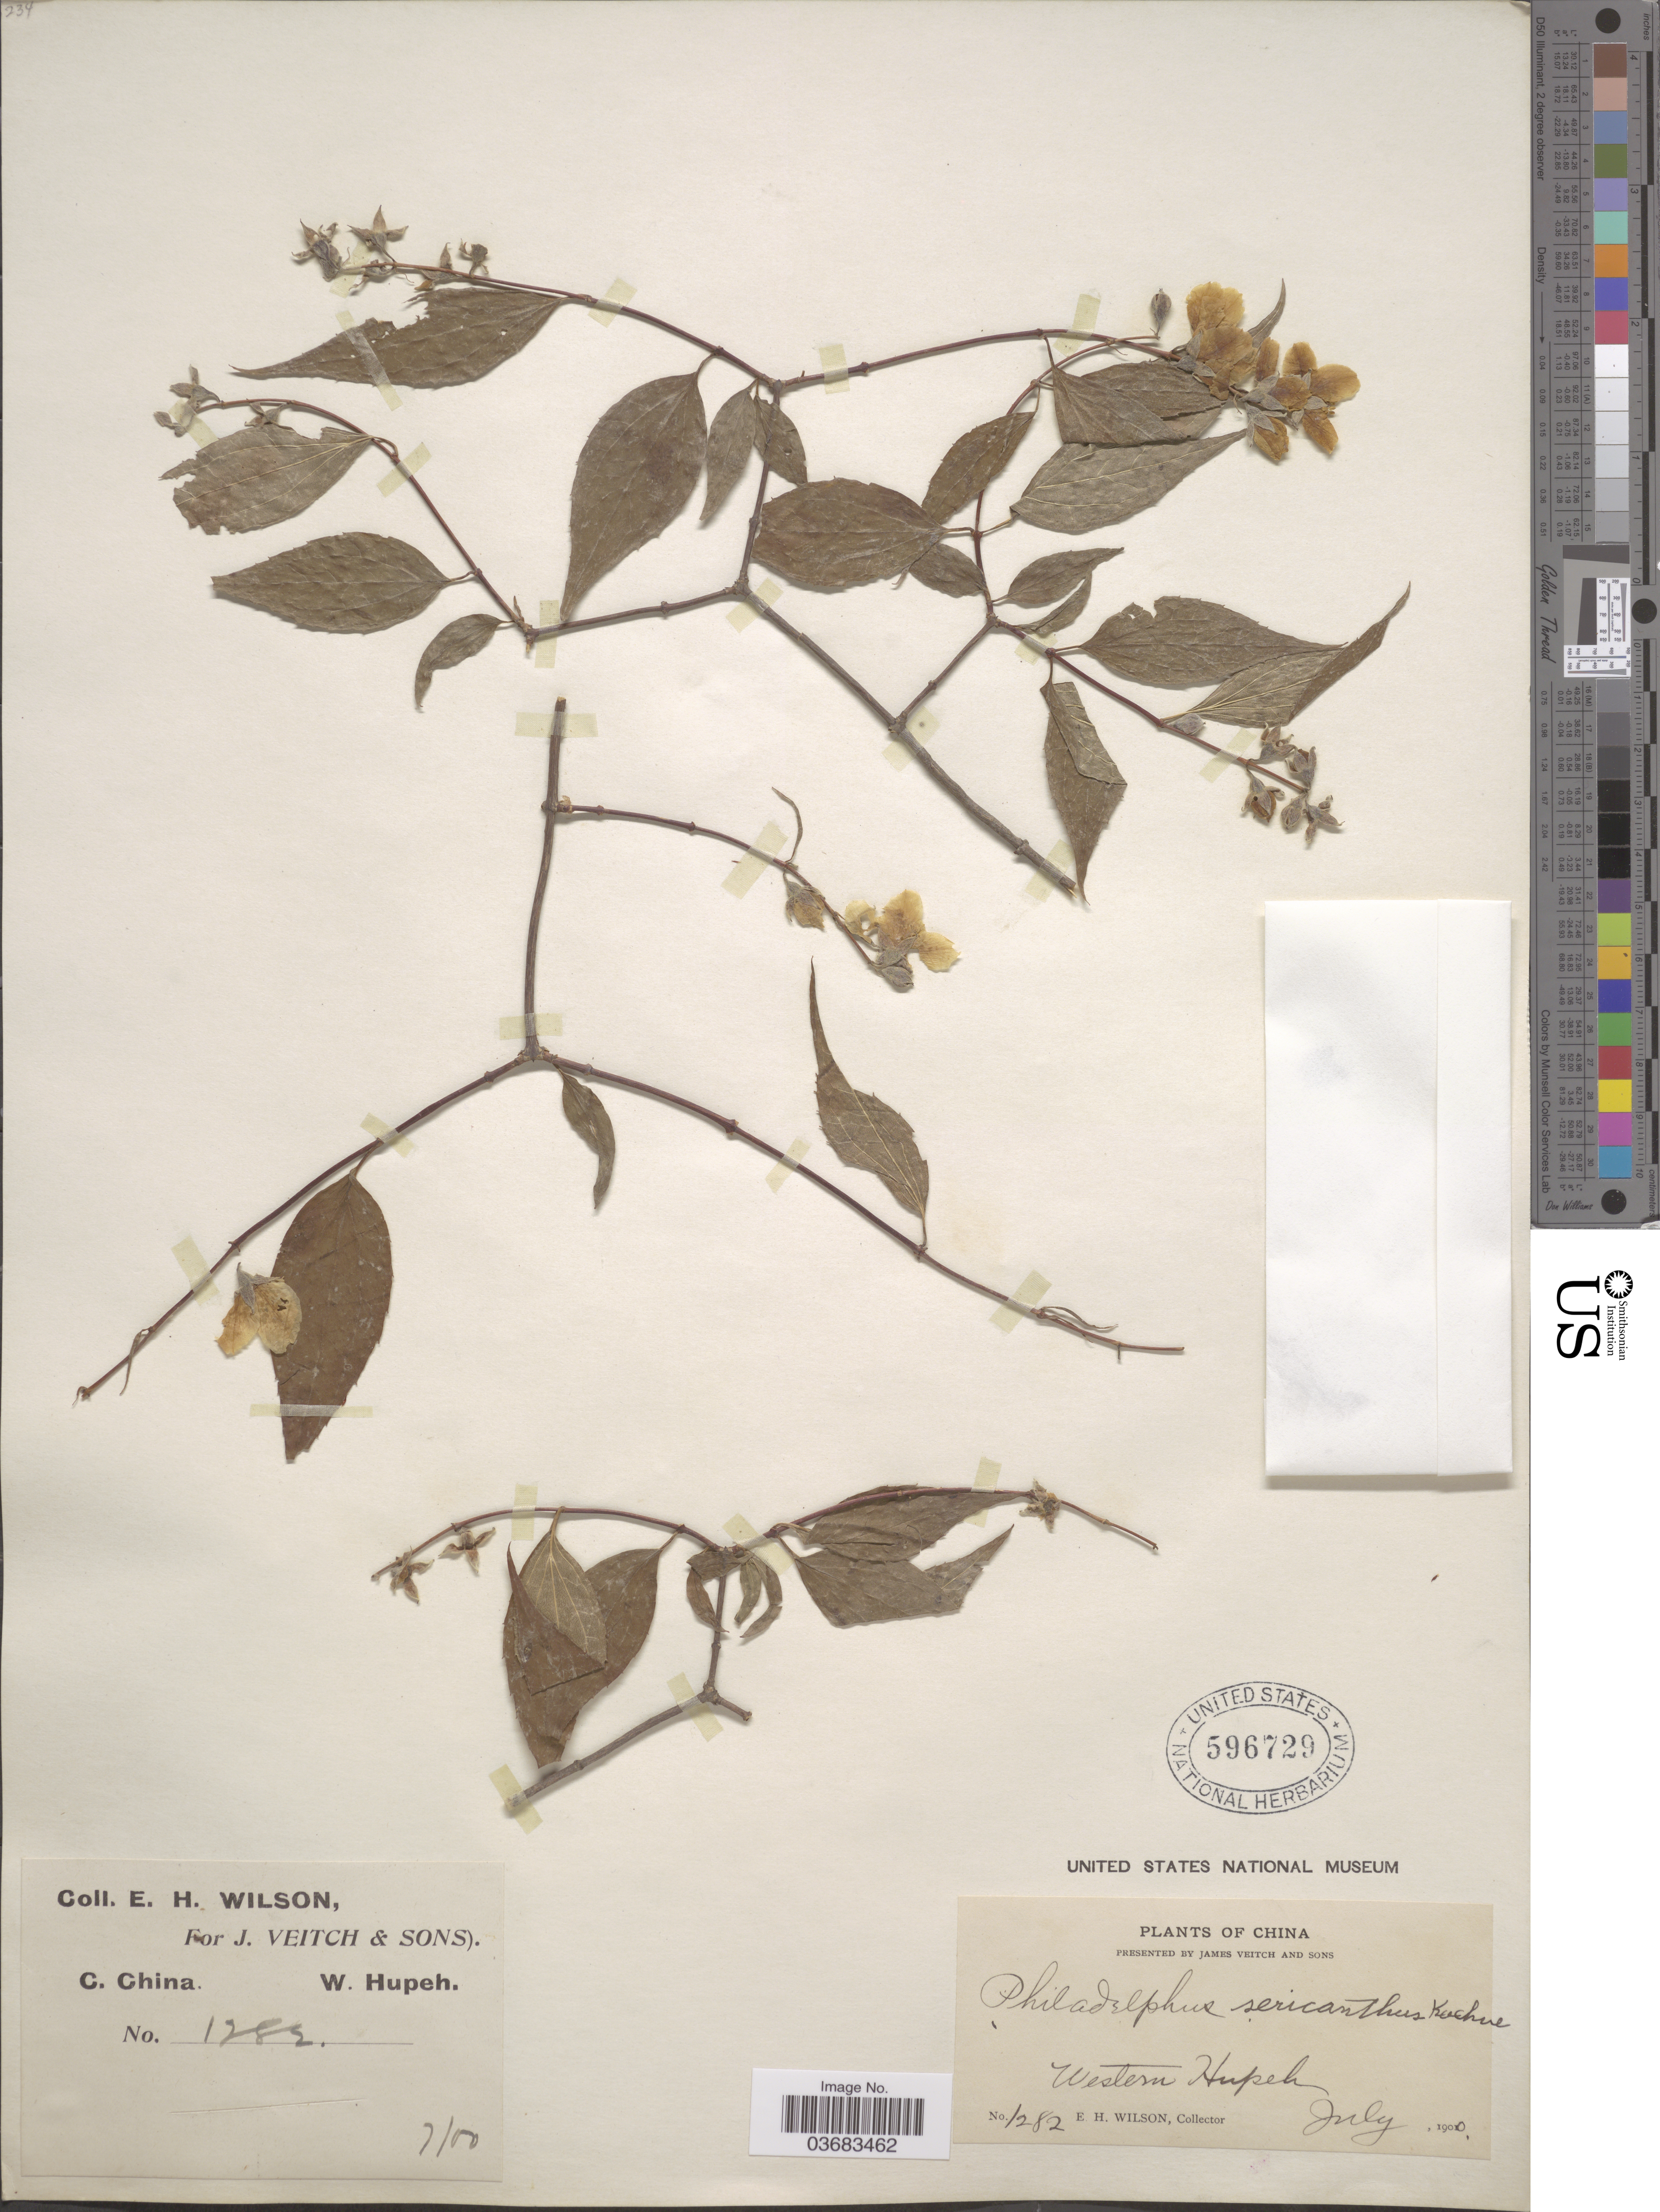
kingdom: Plantae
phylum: Tracheophyta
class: Magnoliopsida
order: Cornales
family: Hydrangeaceae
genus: Philadelphus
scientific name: Philadelphus sericanthus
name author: Koehne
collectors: E. Wilson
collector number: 1282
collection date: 1900-07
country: China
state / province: Hubei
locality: C. China. Western Hupeh.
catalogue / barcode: US 596729